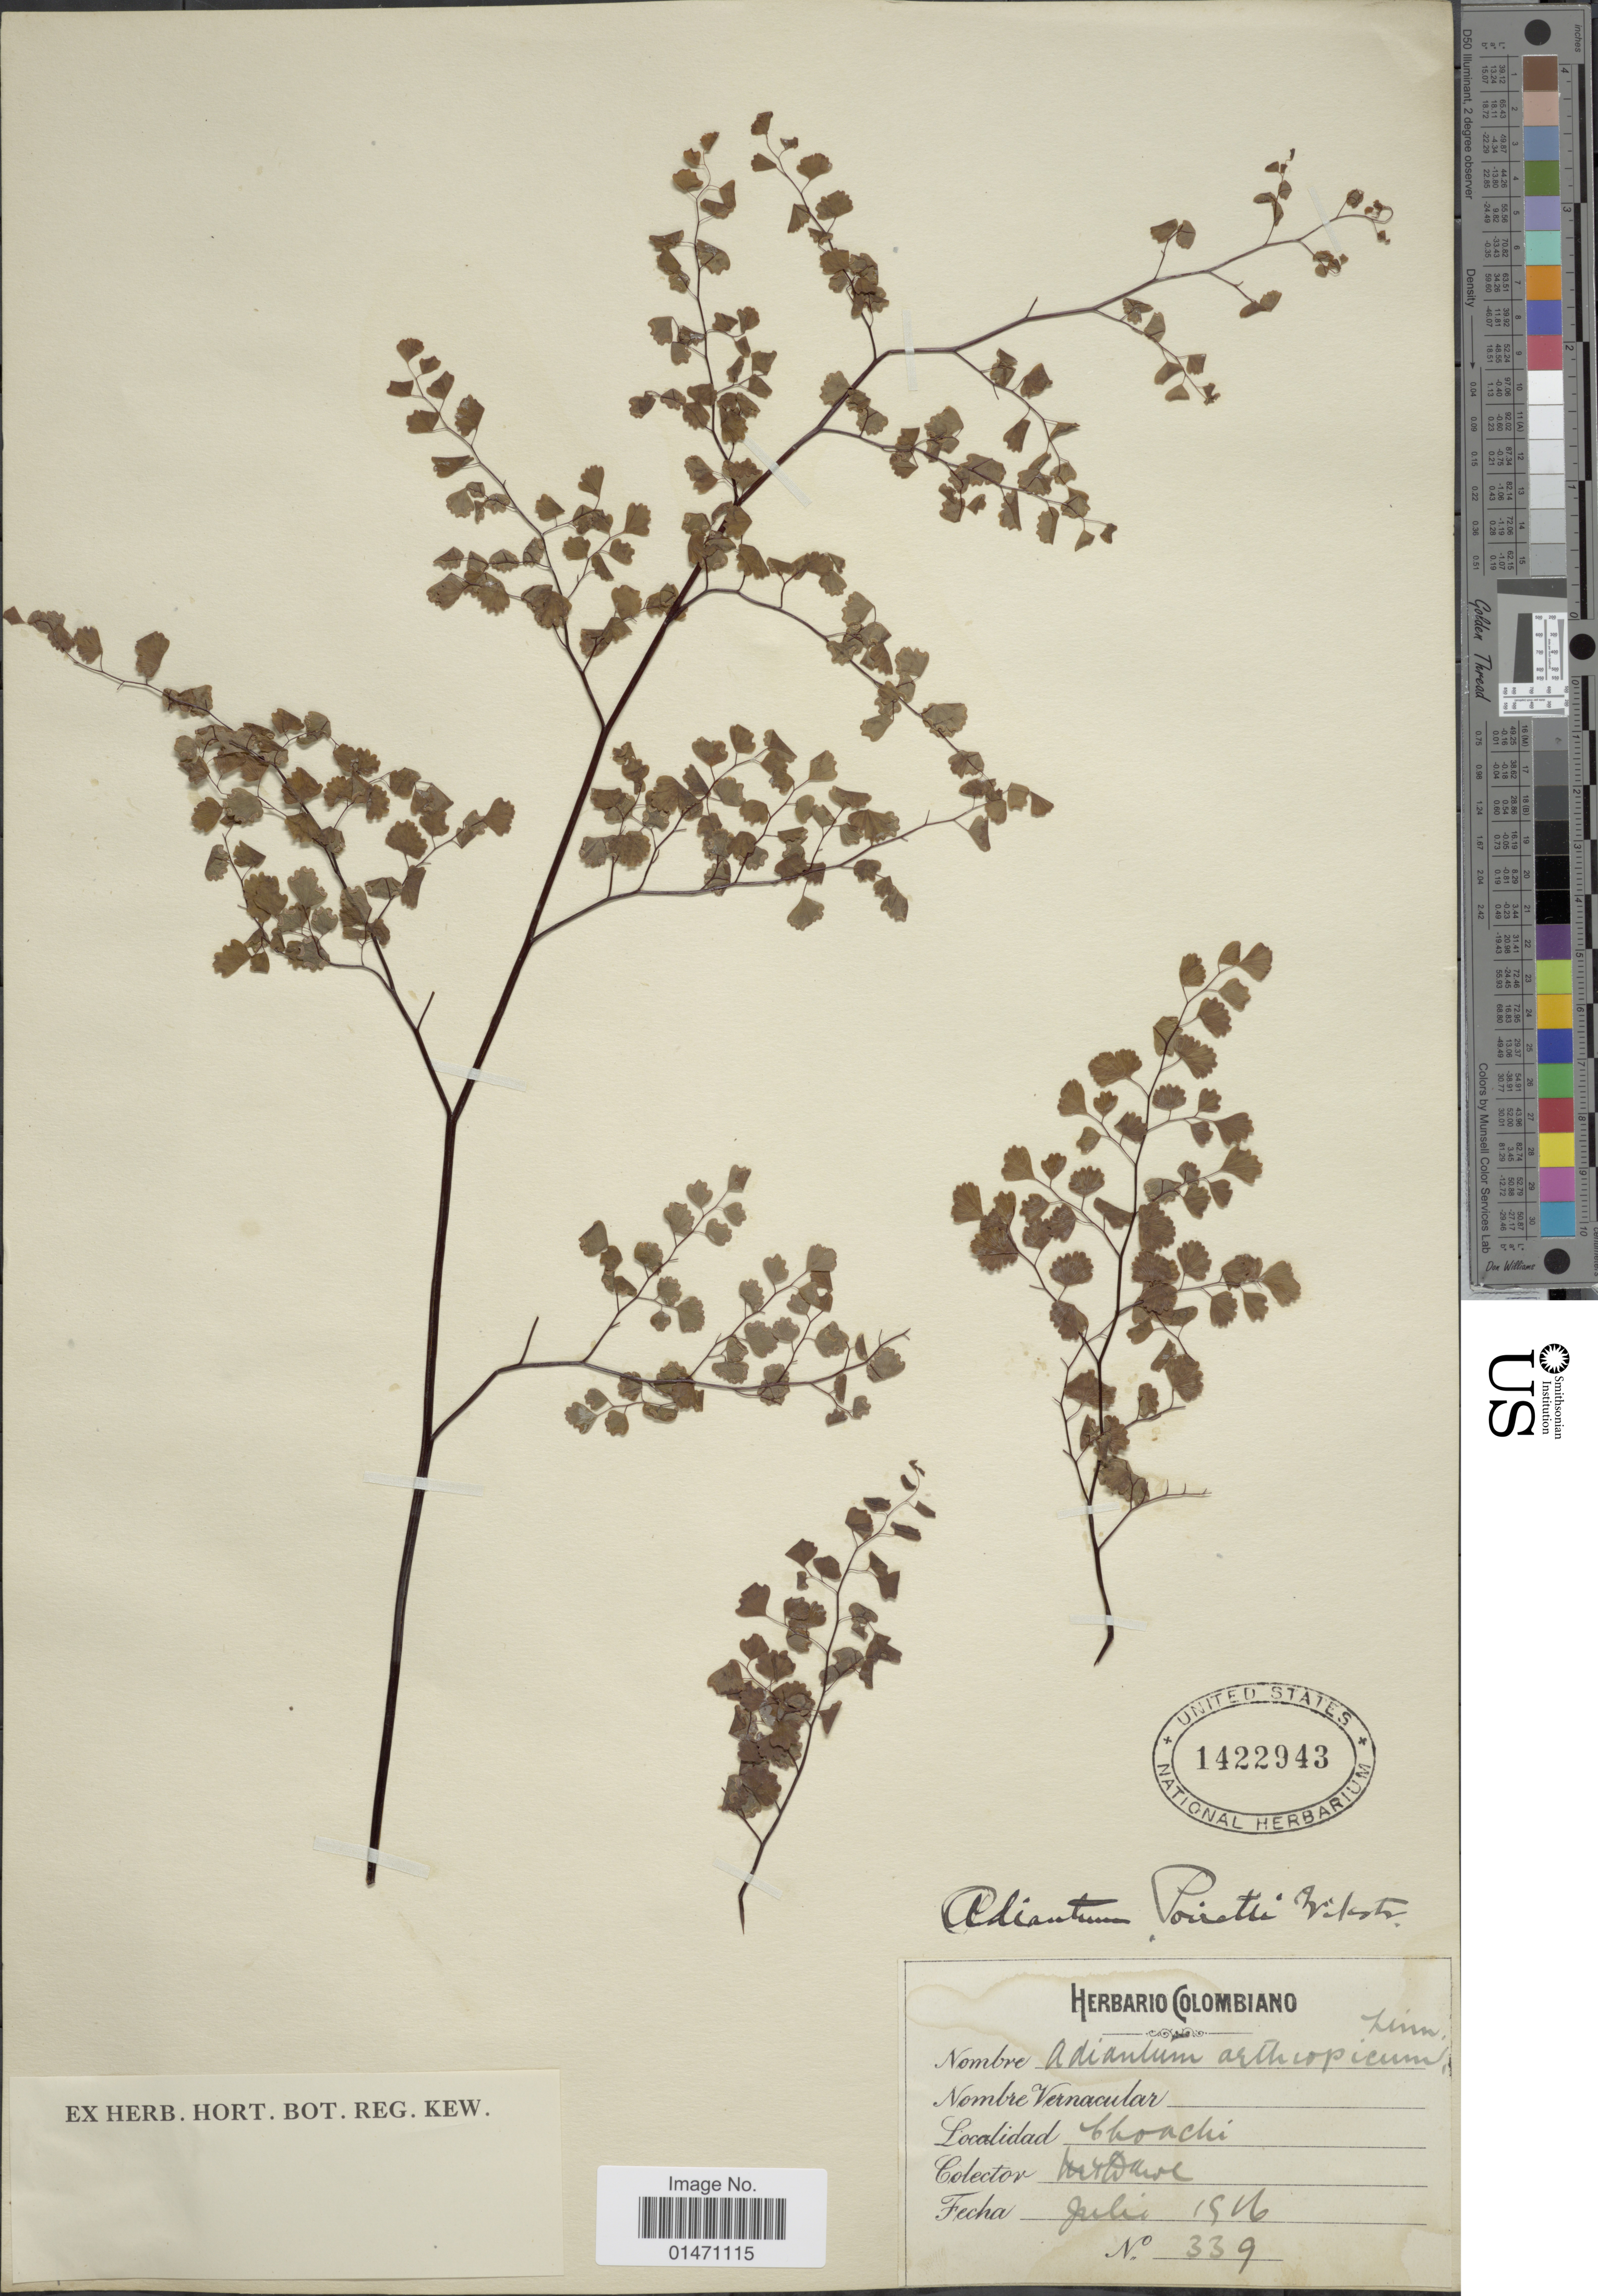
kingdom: Plantae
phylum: Tracheophyta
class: Polypodiopsida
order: Polypodiales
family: Pteridaceae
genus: Adiantum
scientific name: Adiantum poiretii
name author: Wikstr.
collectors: M. T. Dawe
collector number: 339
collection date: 1916-07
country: Colombia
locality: Choachi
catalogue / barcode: US 1422943